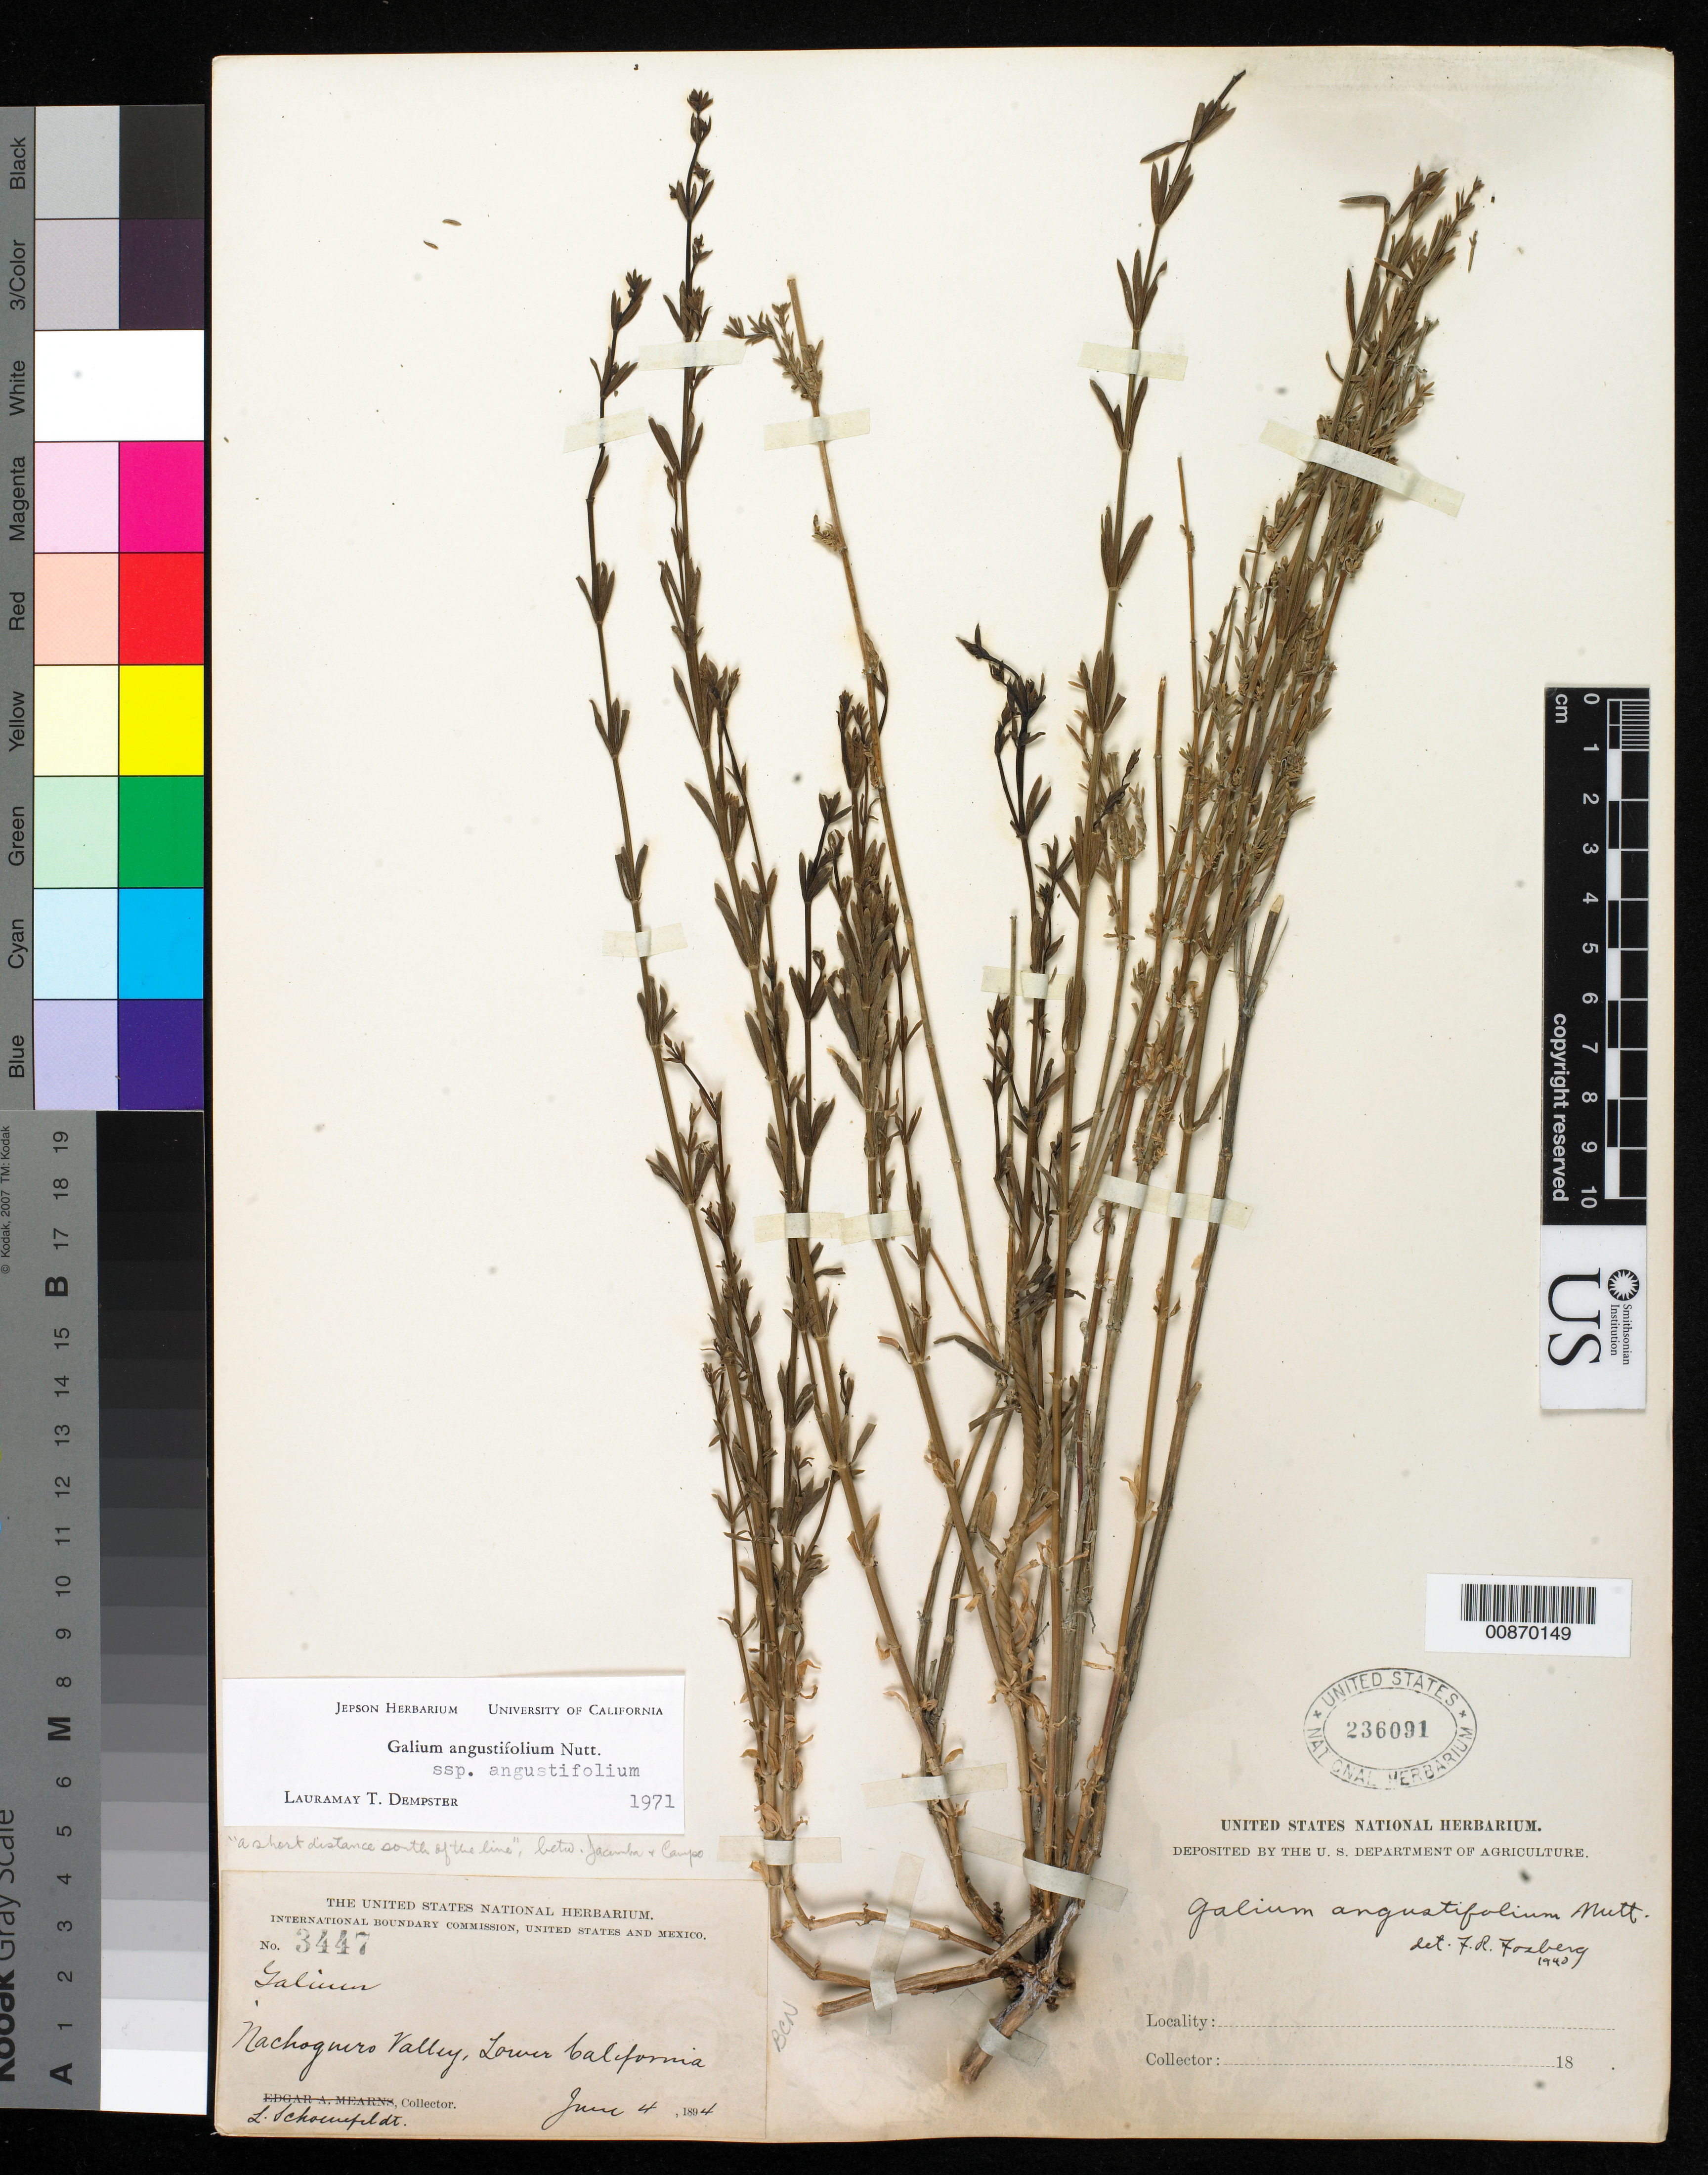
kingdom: Plantae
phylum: Tracheophyta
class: Magnoliopsida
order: Gentianales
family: Rubiaceae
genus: Galium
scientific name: Galium angustifolium subsp. angustifolium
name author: Nutt.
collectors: L. Schoenfeldt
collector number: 3447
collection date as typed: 04 Jun 1894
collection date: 1894-06-04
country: Mexico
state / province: Baja California Norte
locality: Nachoguero Valley, Baja California.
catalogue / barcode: US 236091